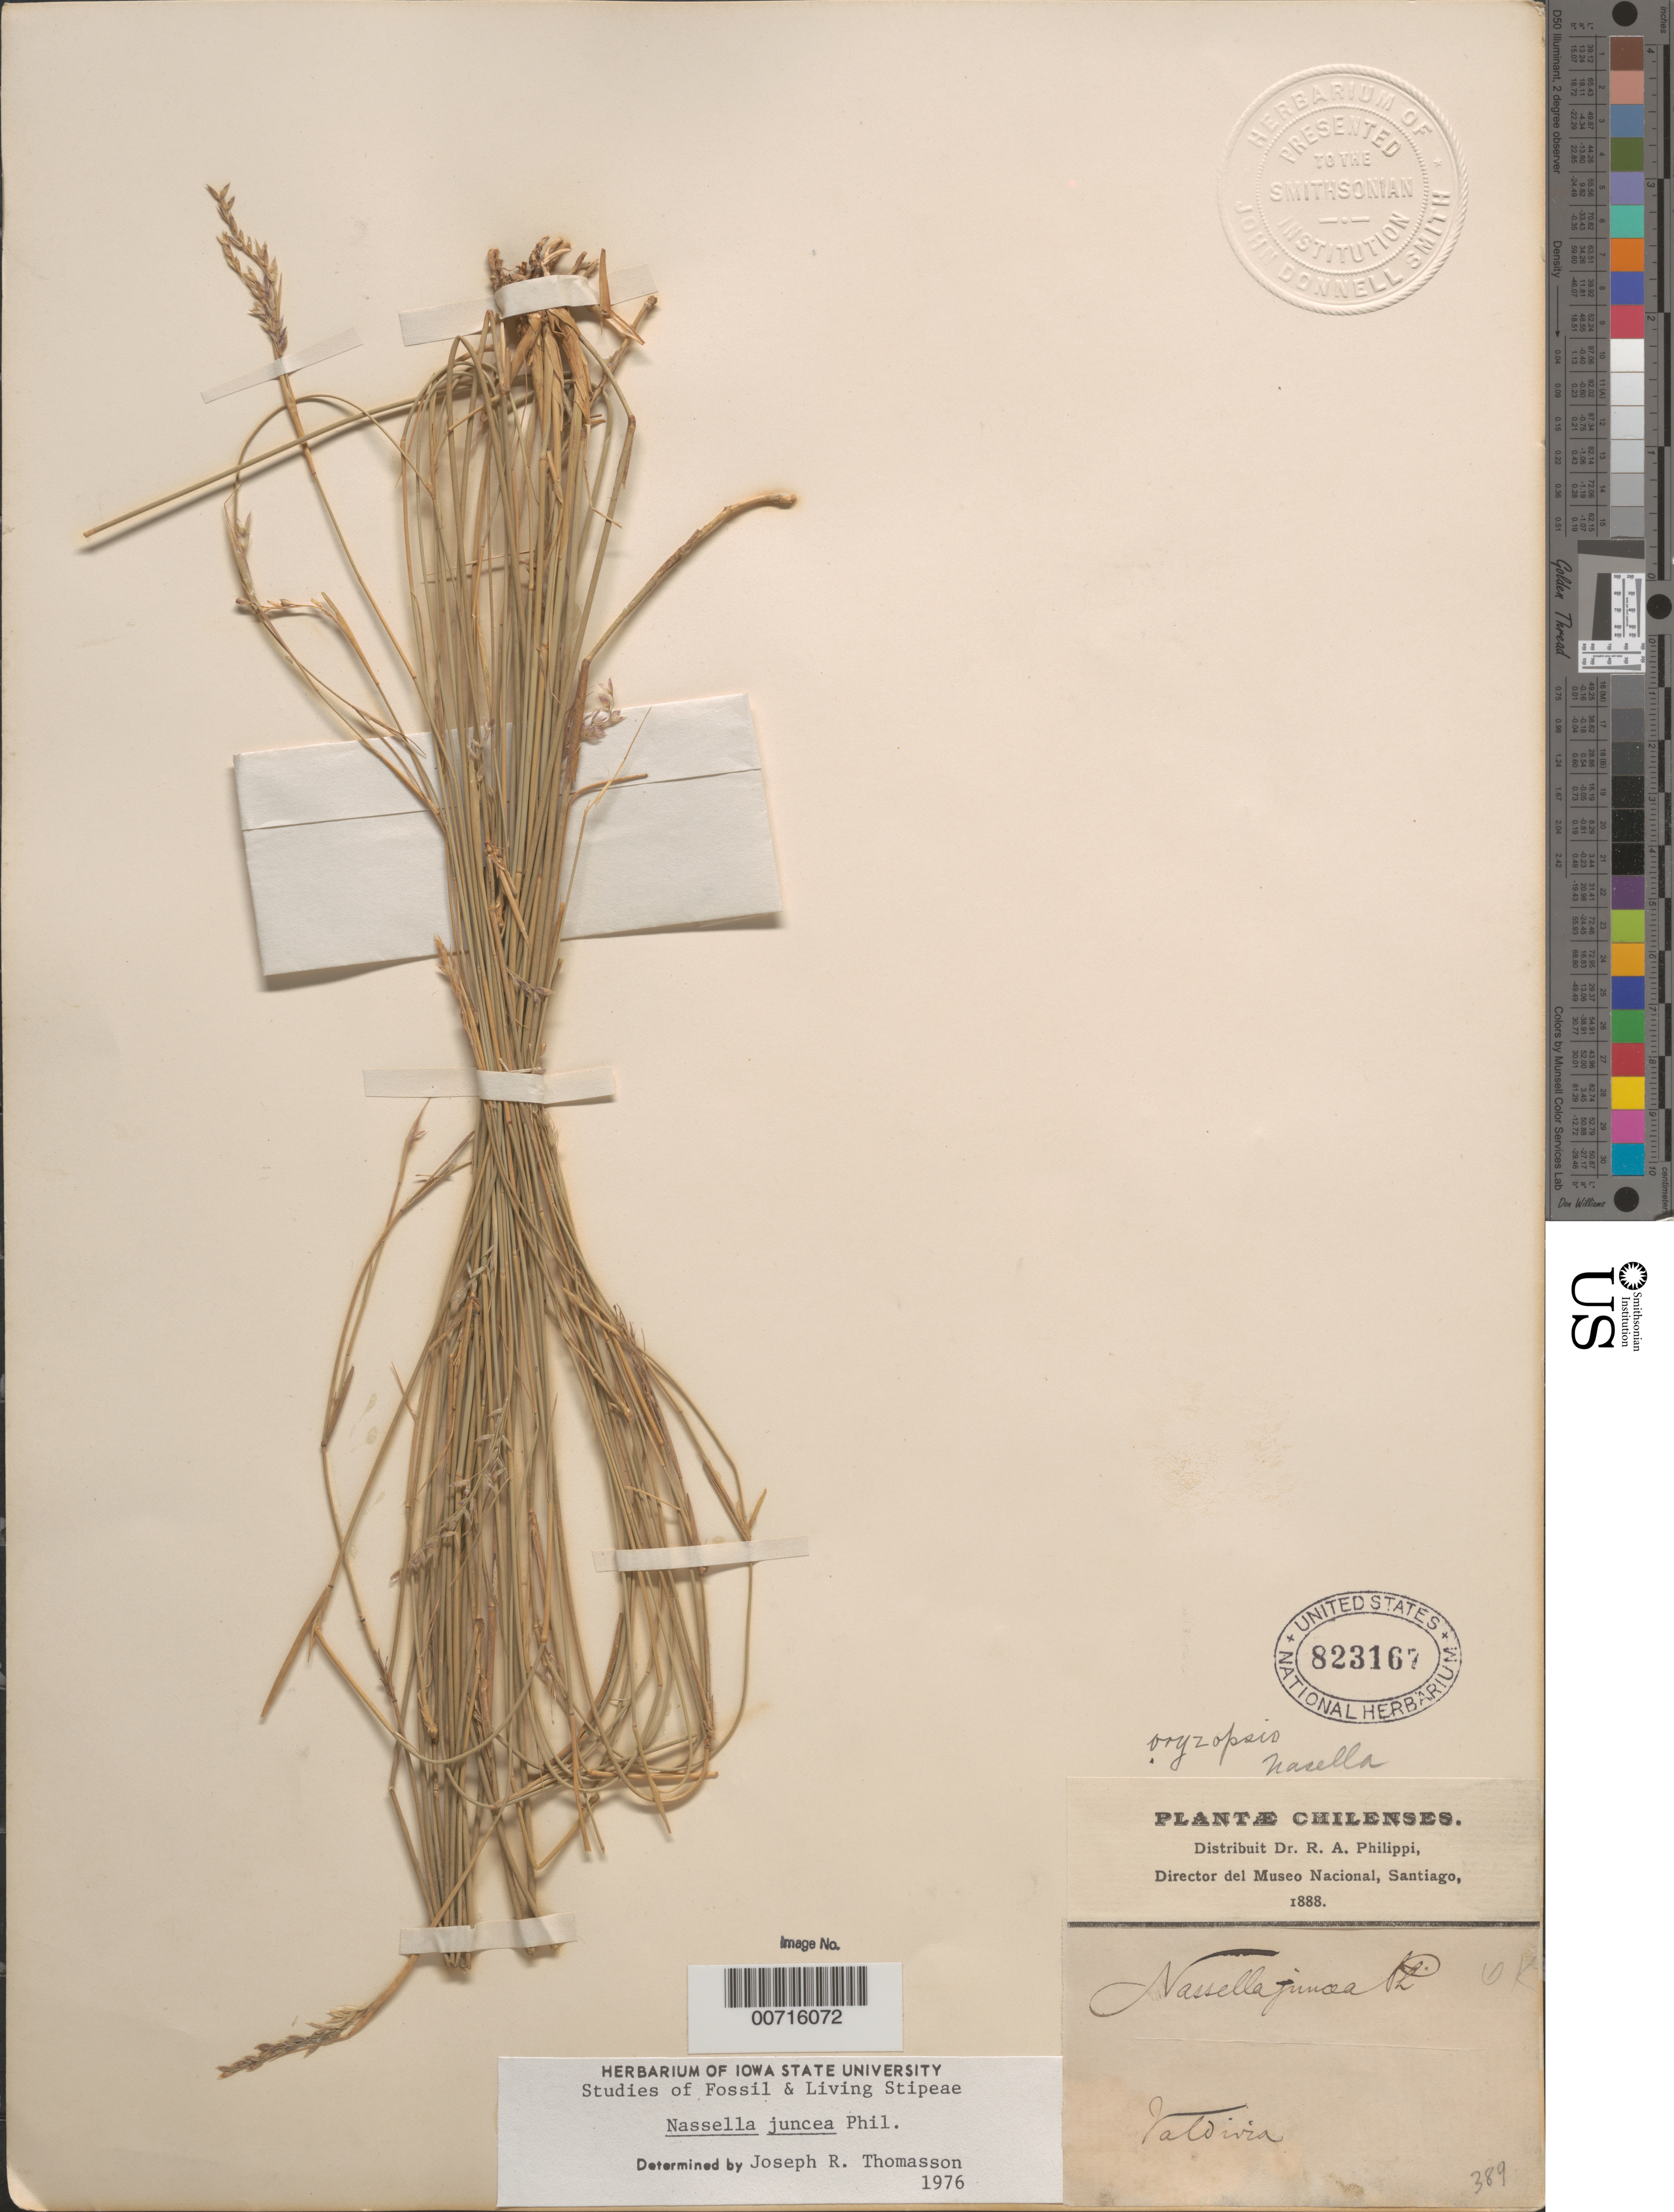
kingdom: Plantae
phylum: Tracheophyta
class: Liliopsida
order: Poales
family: Poaceae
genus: Nassella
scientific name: Nassella juncea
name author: Phil.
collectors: R. A. Philippi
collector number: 389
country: Chile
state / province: Los Ríos (XIV)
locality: Chilenses. Valdivia.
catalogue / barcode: US 823167